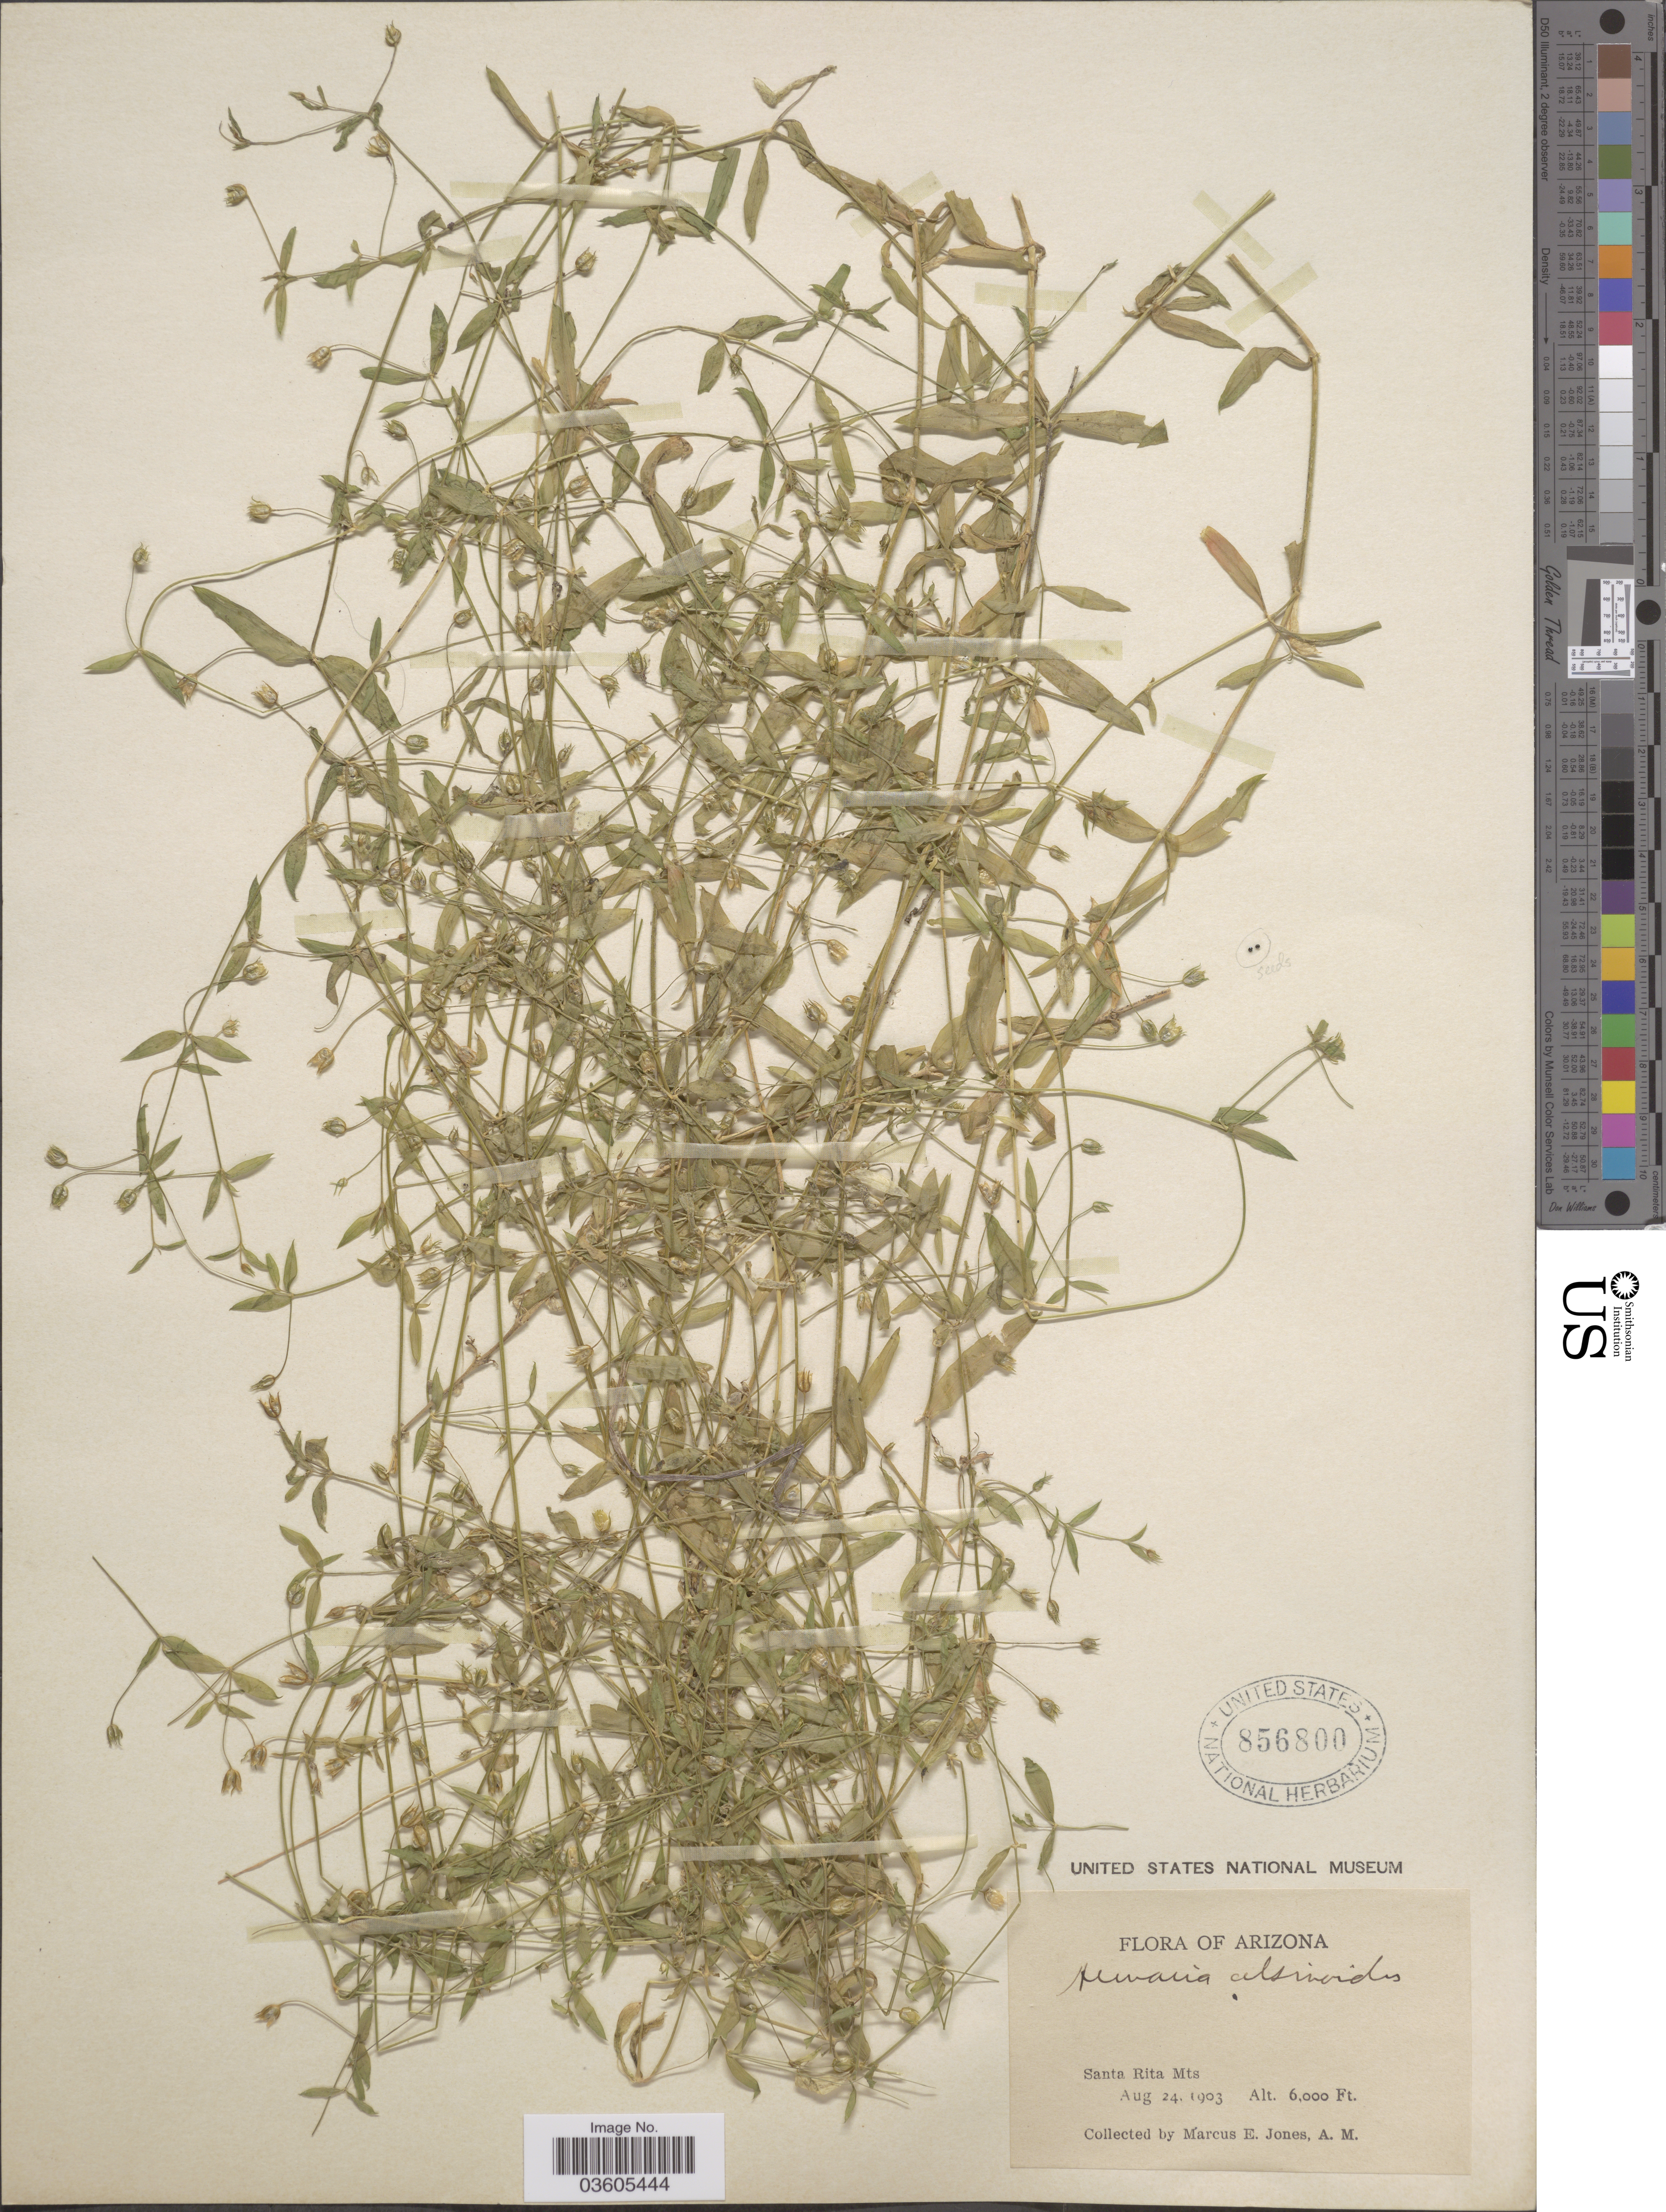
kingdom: Plantae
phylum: Tracheophyta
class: Magnoliopsida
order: Caryophyllales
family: Caryophyllaceae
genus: Arenaria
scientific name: Arenaria confusa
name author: Rydb.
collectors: M. E. Jones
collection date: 1903-08-24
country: United States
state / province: Arizona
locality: Santa Rita Mts.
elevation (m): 1829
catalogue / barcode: US 856800